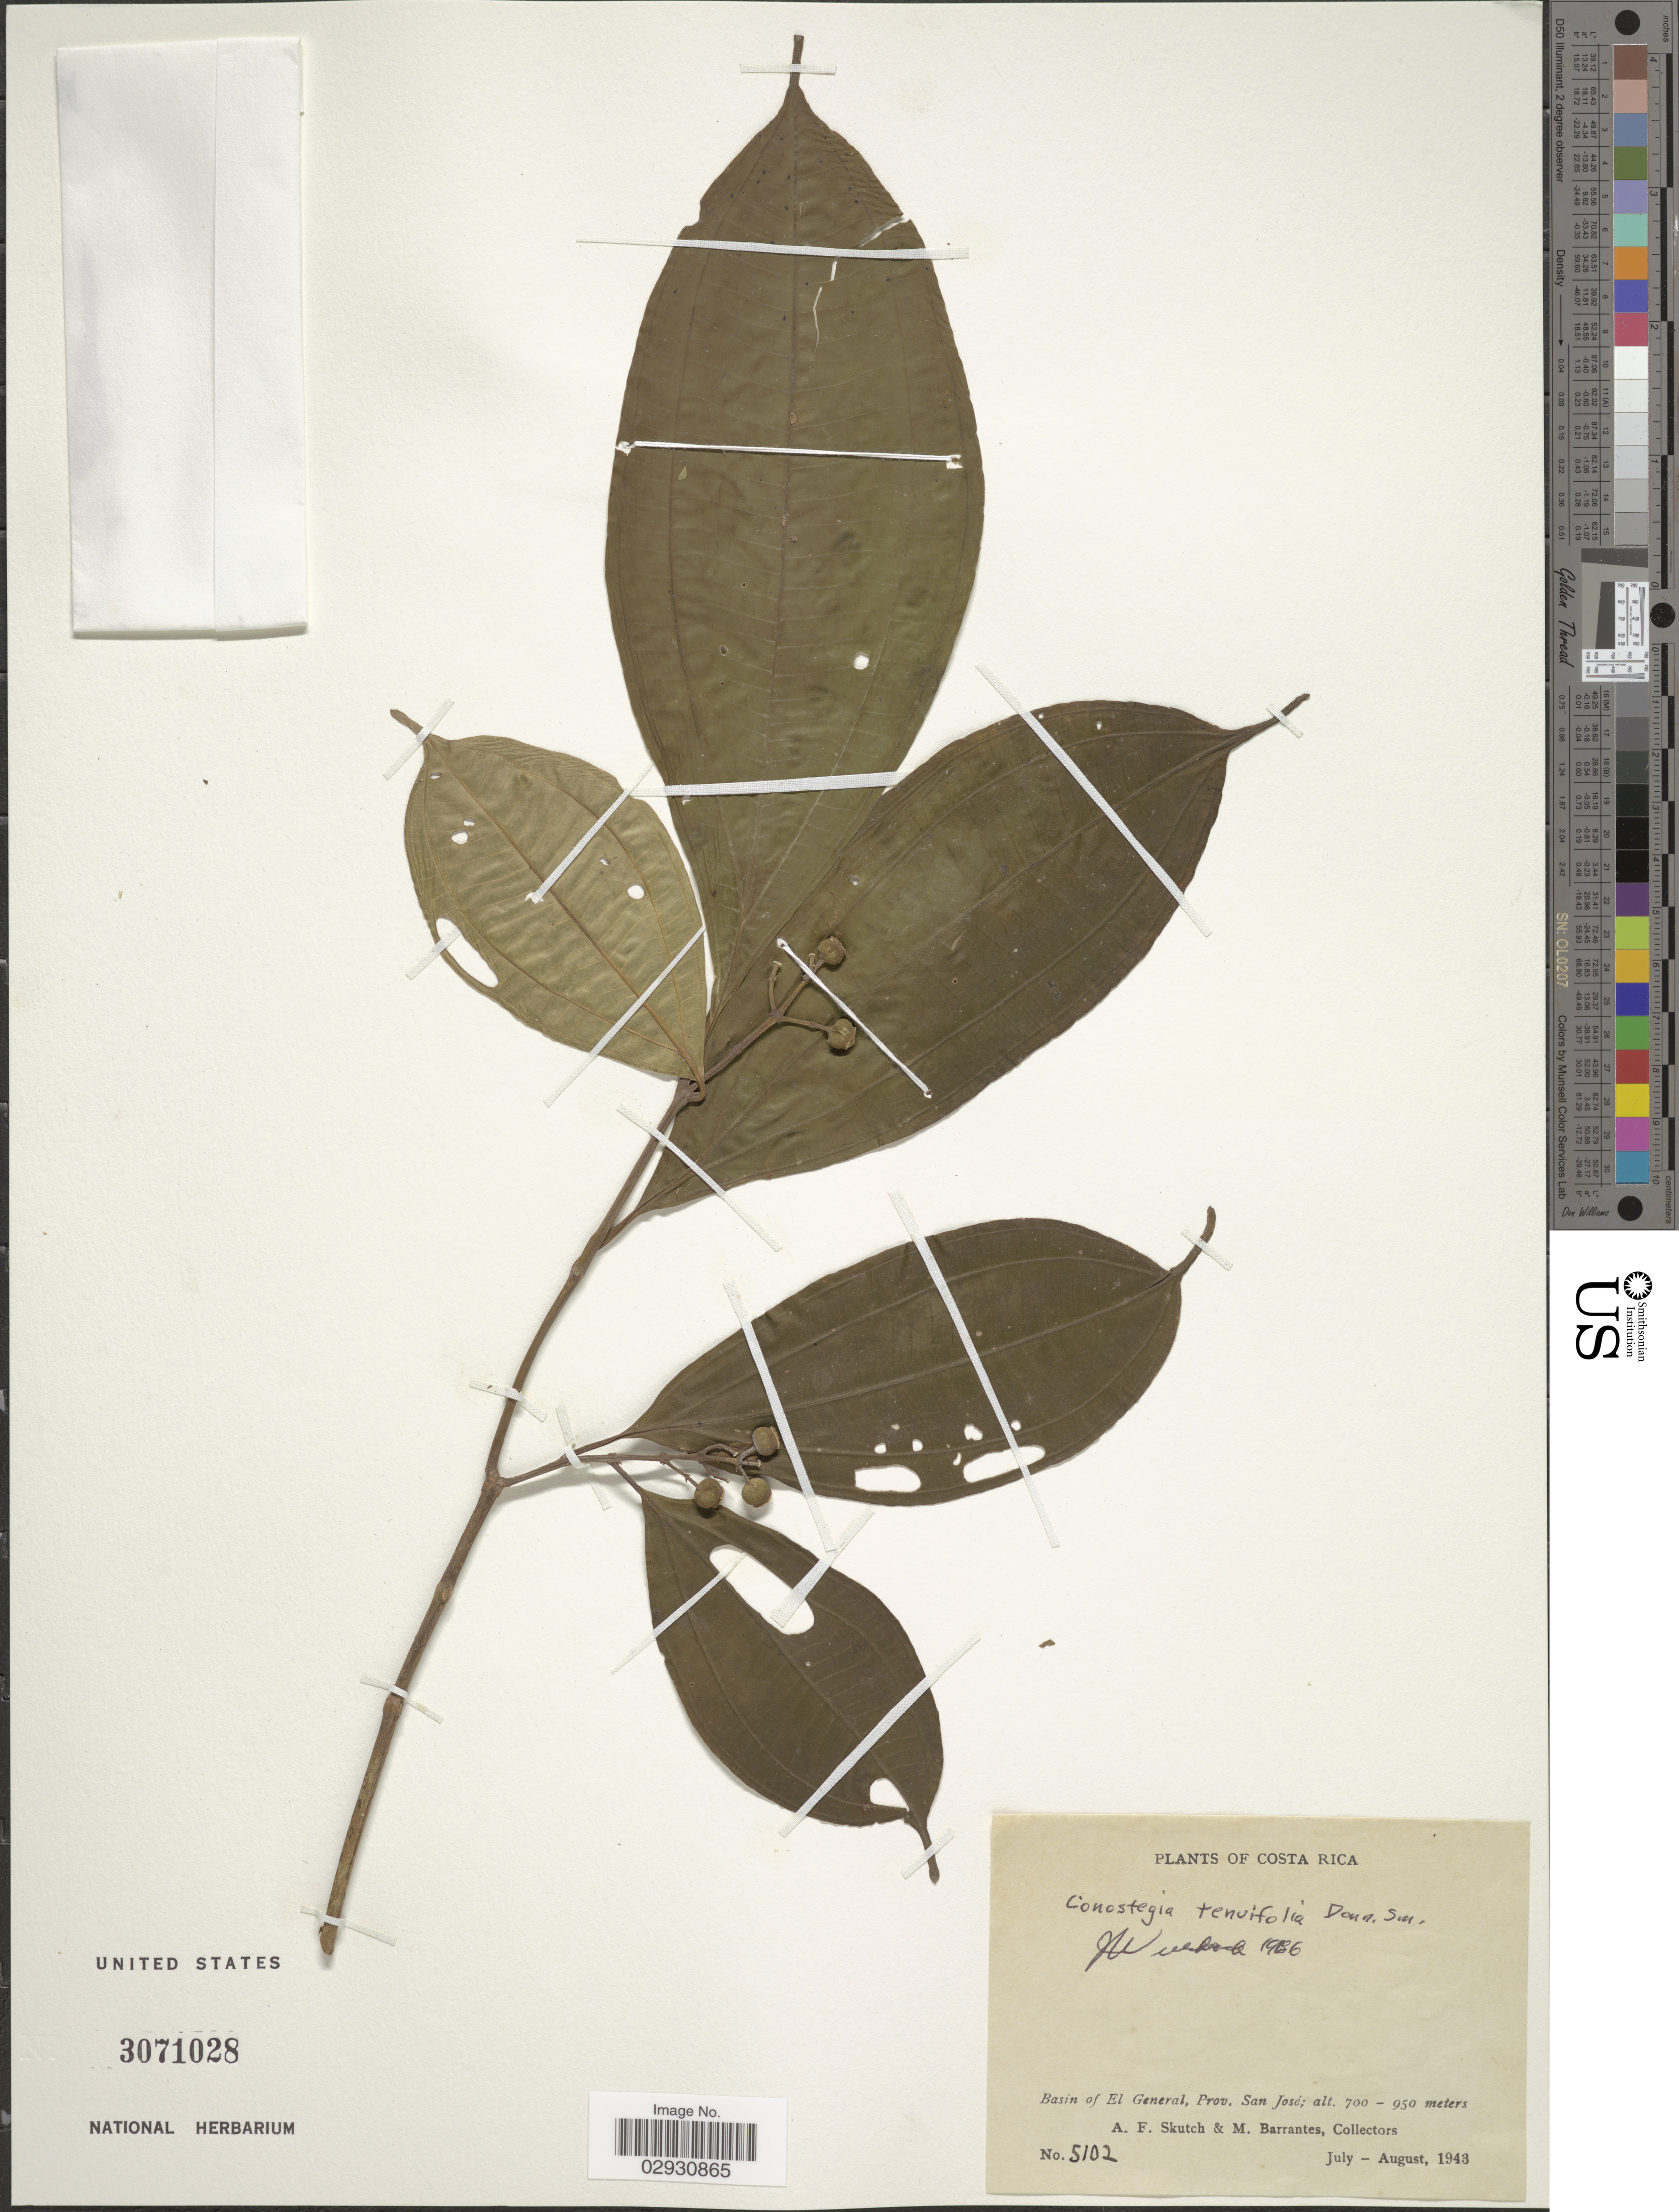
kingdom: Plantae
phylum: Tracheophyta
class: Magnoliopsida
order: Myrtales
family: Melastomataceae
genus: Conostegia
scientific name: Conostegia tenuifolia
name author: Donn. Sm.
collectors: A. F. Skutch & M. Barrantes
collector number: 5102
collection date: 1943-07/1943-08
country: Costa Rica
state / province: San José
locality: Basin of El General, Prov. San José.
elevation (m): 700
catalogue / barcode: US 3071028